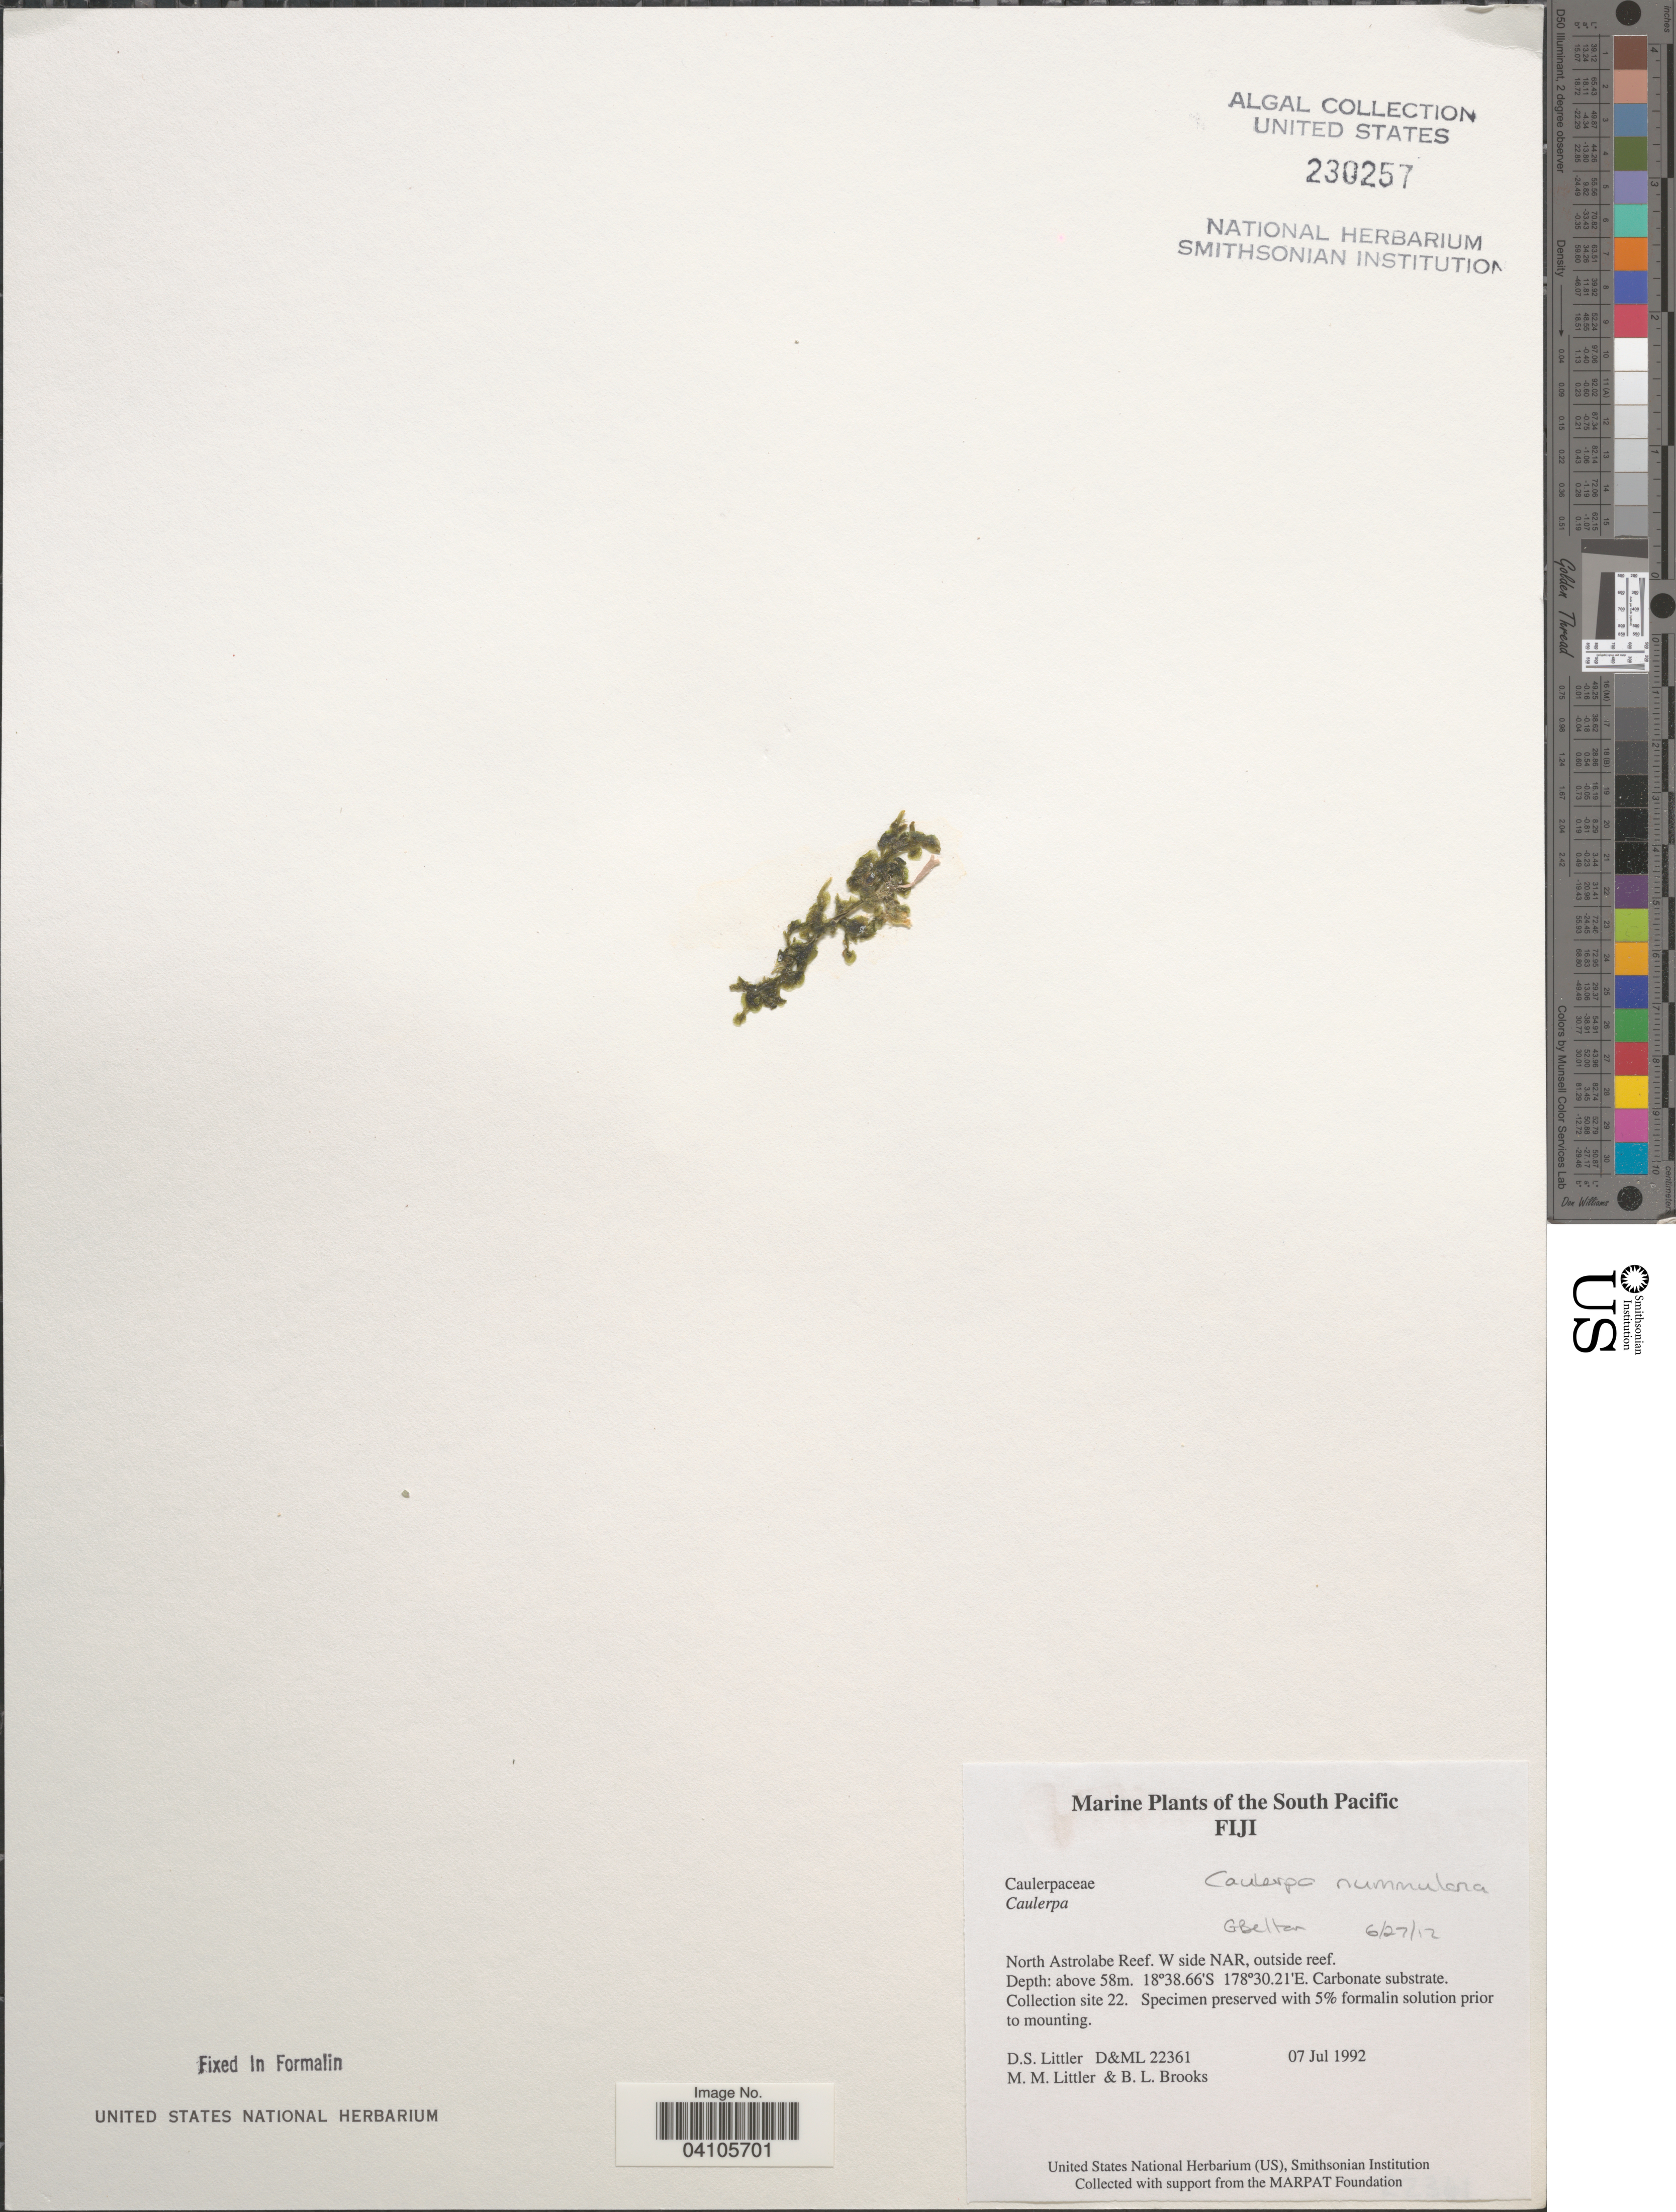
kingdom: Plantae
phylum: Chlorophyta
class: Ulvophyceae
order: Bryopsidales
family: Caulerpaceae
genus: Caulerpa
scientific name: Caulerpa nummularia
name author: Harv. ex J. Agardh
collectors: D. S. Littler & B. Brooks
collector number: D&ML 22361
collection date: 1992-07-07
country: Fiji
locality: The South Pacific. North Astrolabe Reef. W side NAR, outside reef. Site 22.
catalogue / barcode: US 230257